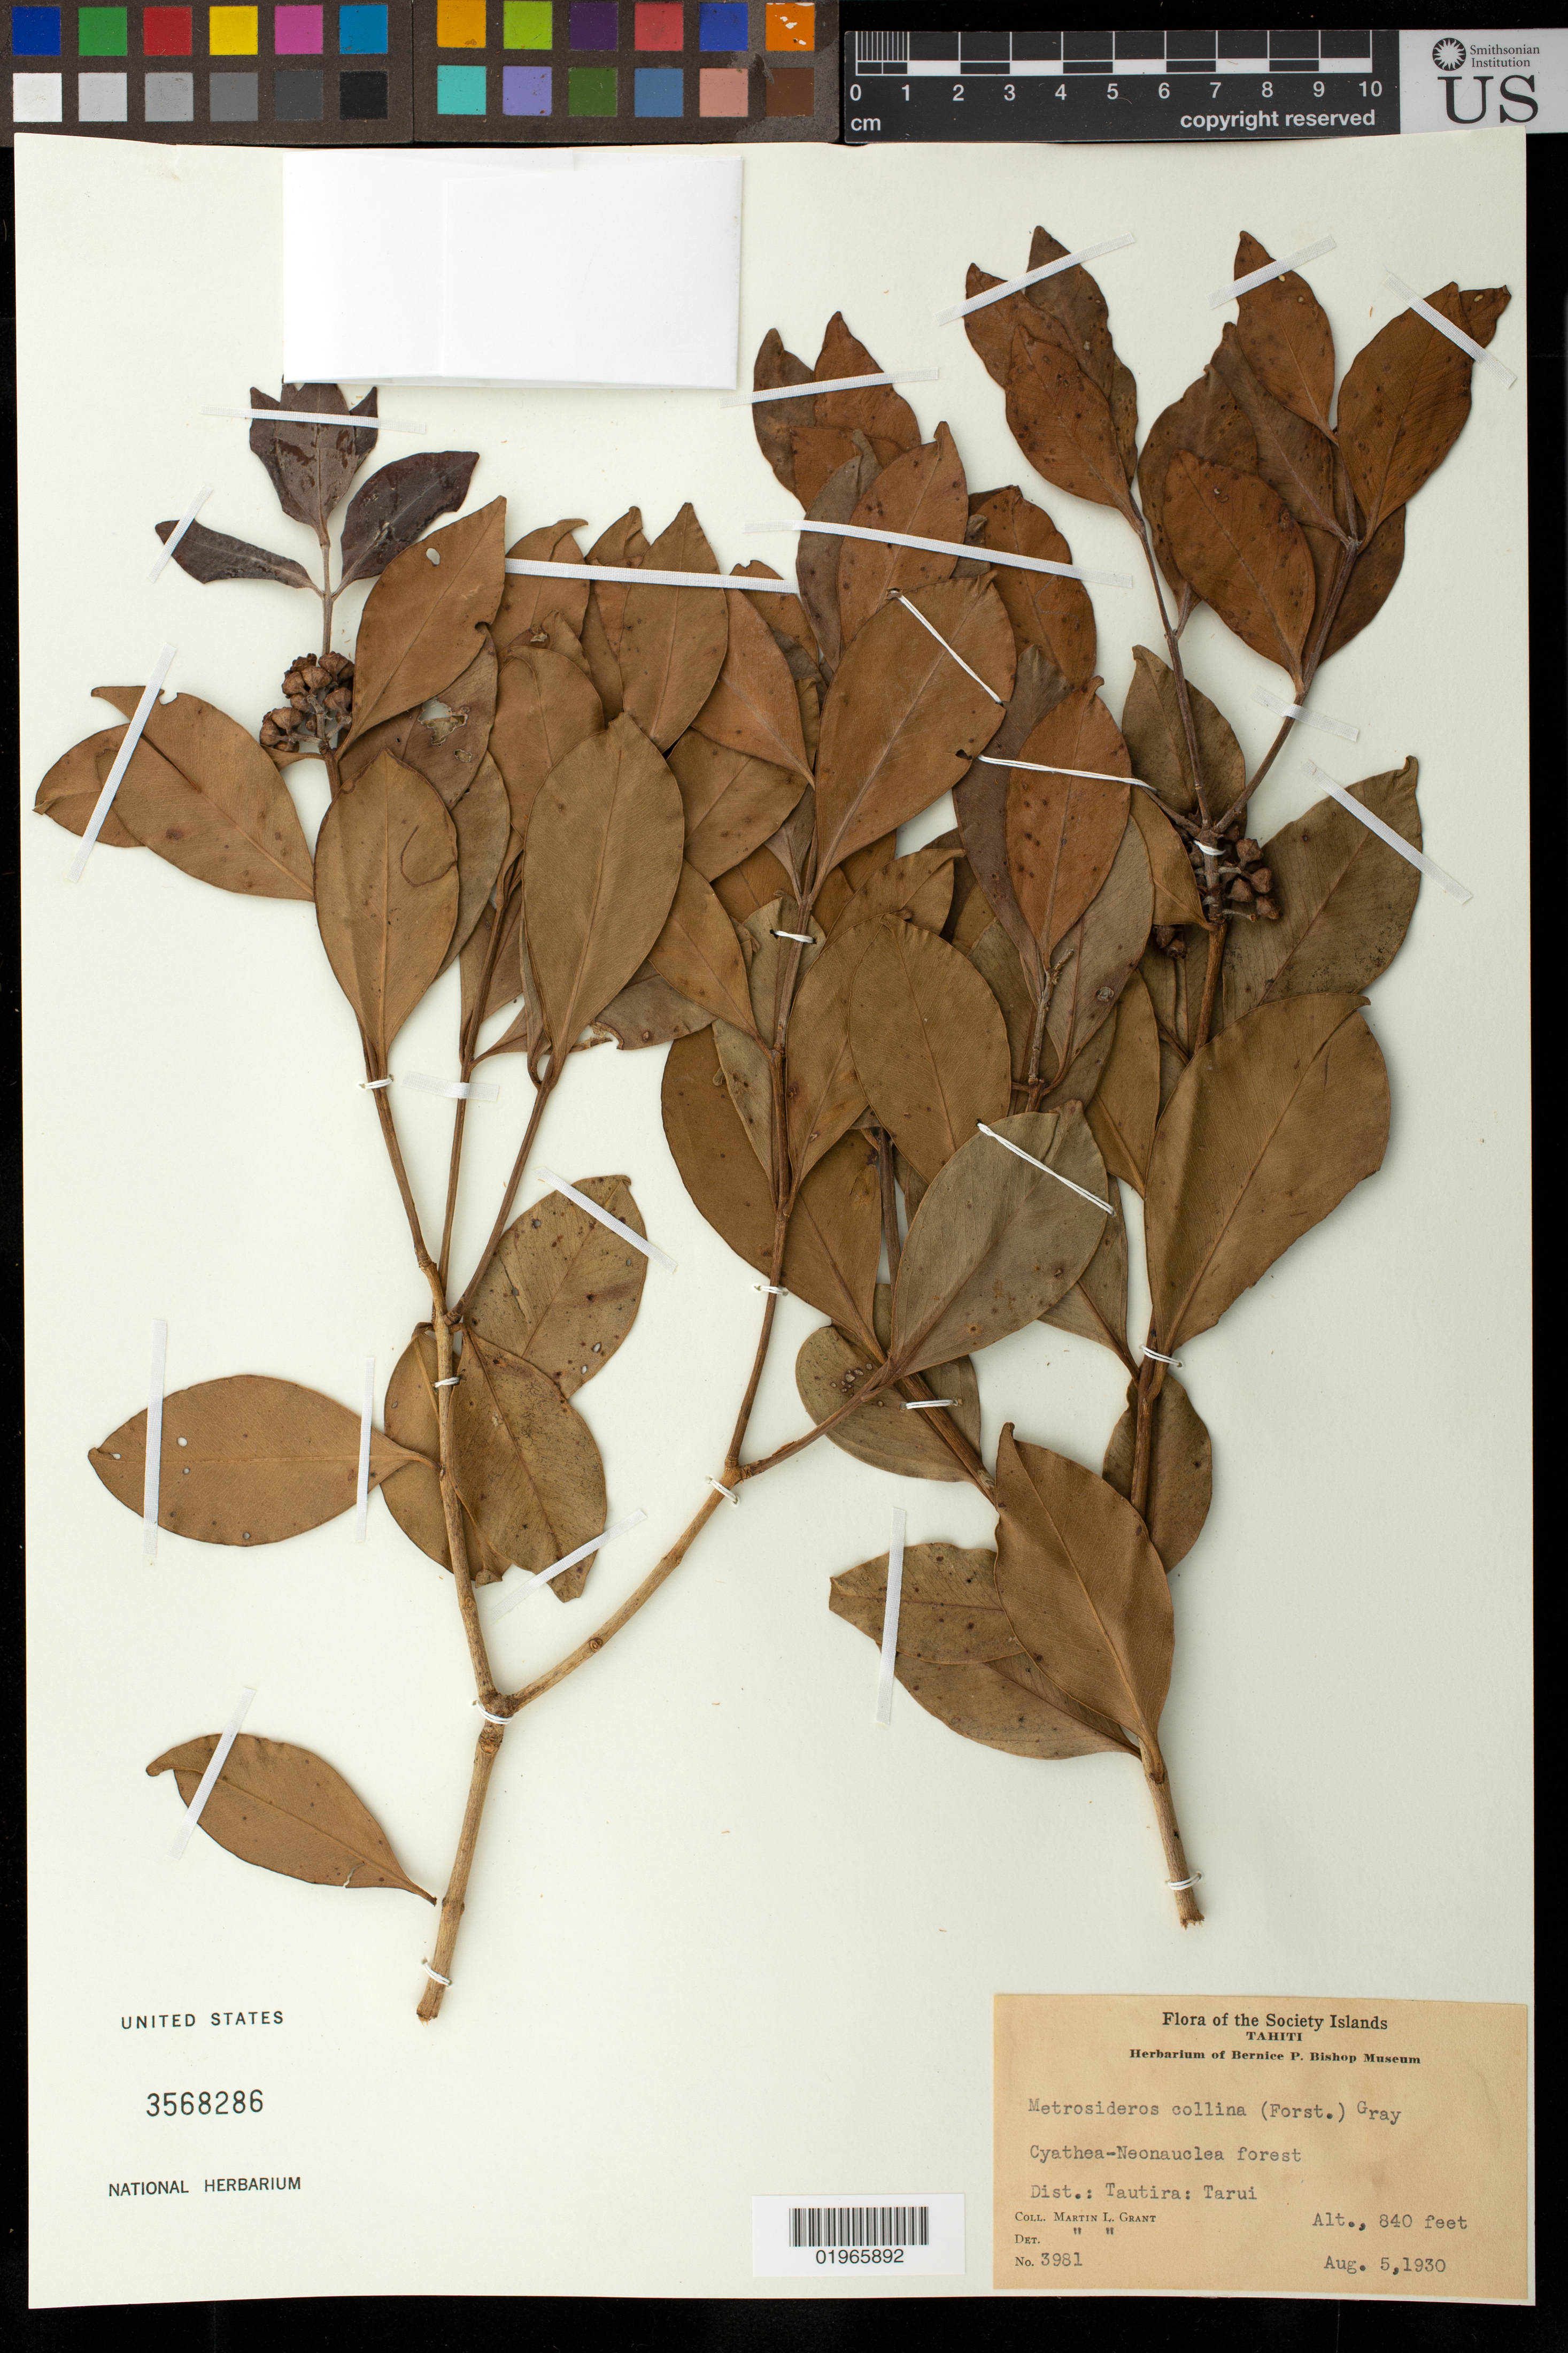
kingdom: Plantae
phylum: Tracheophyta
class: Magnoliopsida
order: Myrtales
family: Myrtaceae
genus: Metrosideros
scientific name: Metrosideros collina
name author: (J.R. Forst. & G. Forst.) A. Gray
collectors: M. L. Grant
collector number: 3981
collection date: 1930-08-05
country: French Polynesia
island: Tahiti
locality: District Tautira: Tarui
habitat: Forest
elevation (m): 256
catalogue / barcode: US 3568286